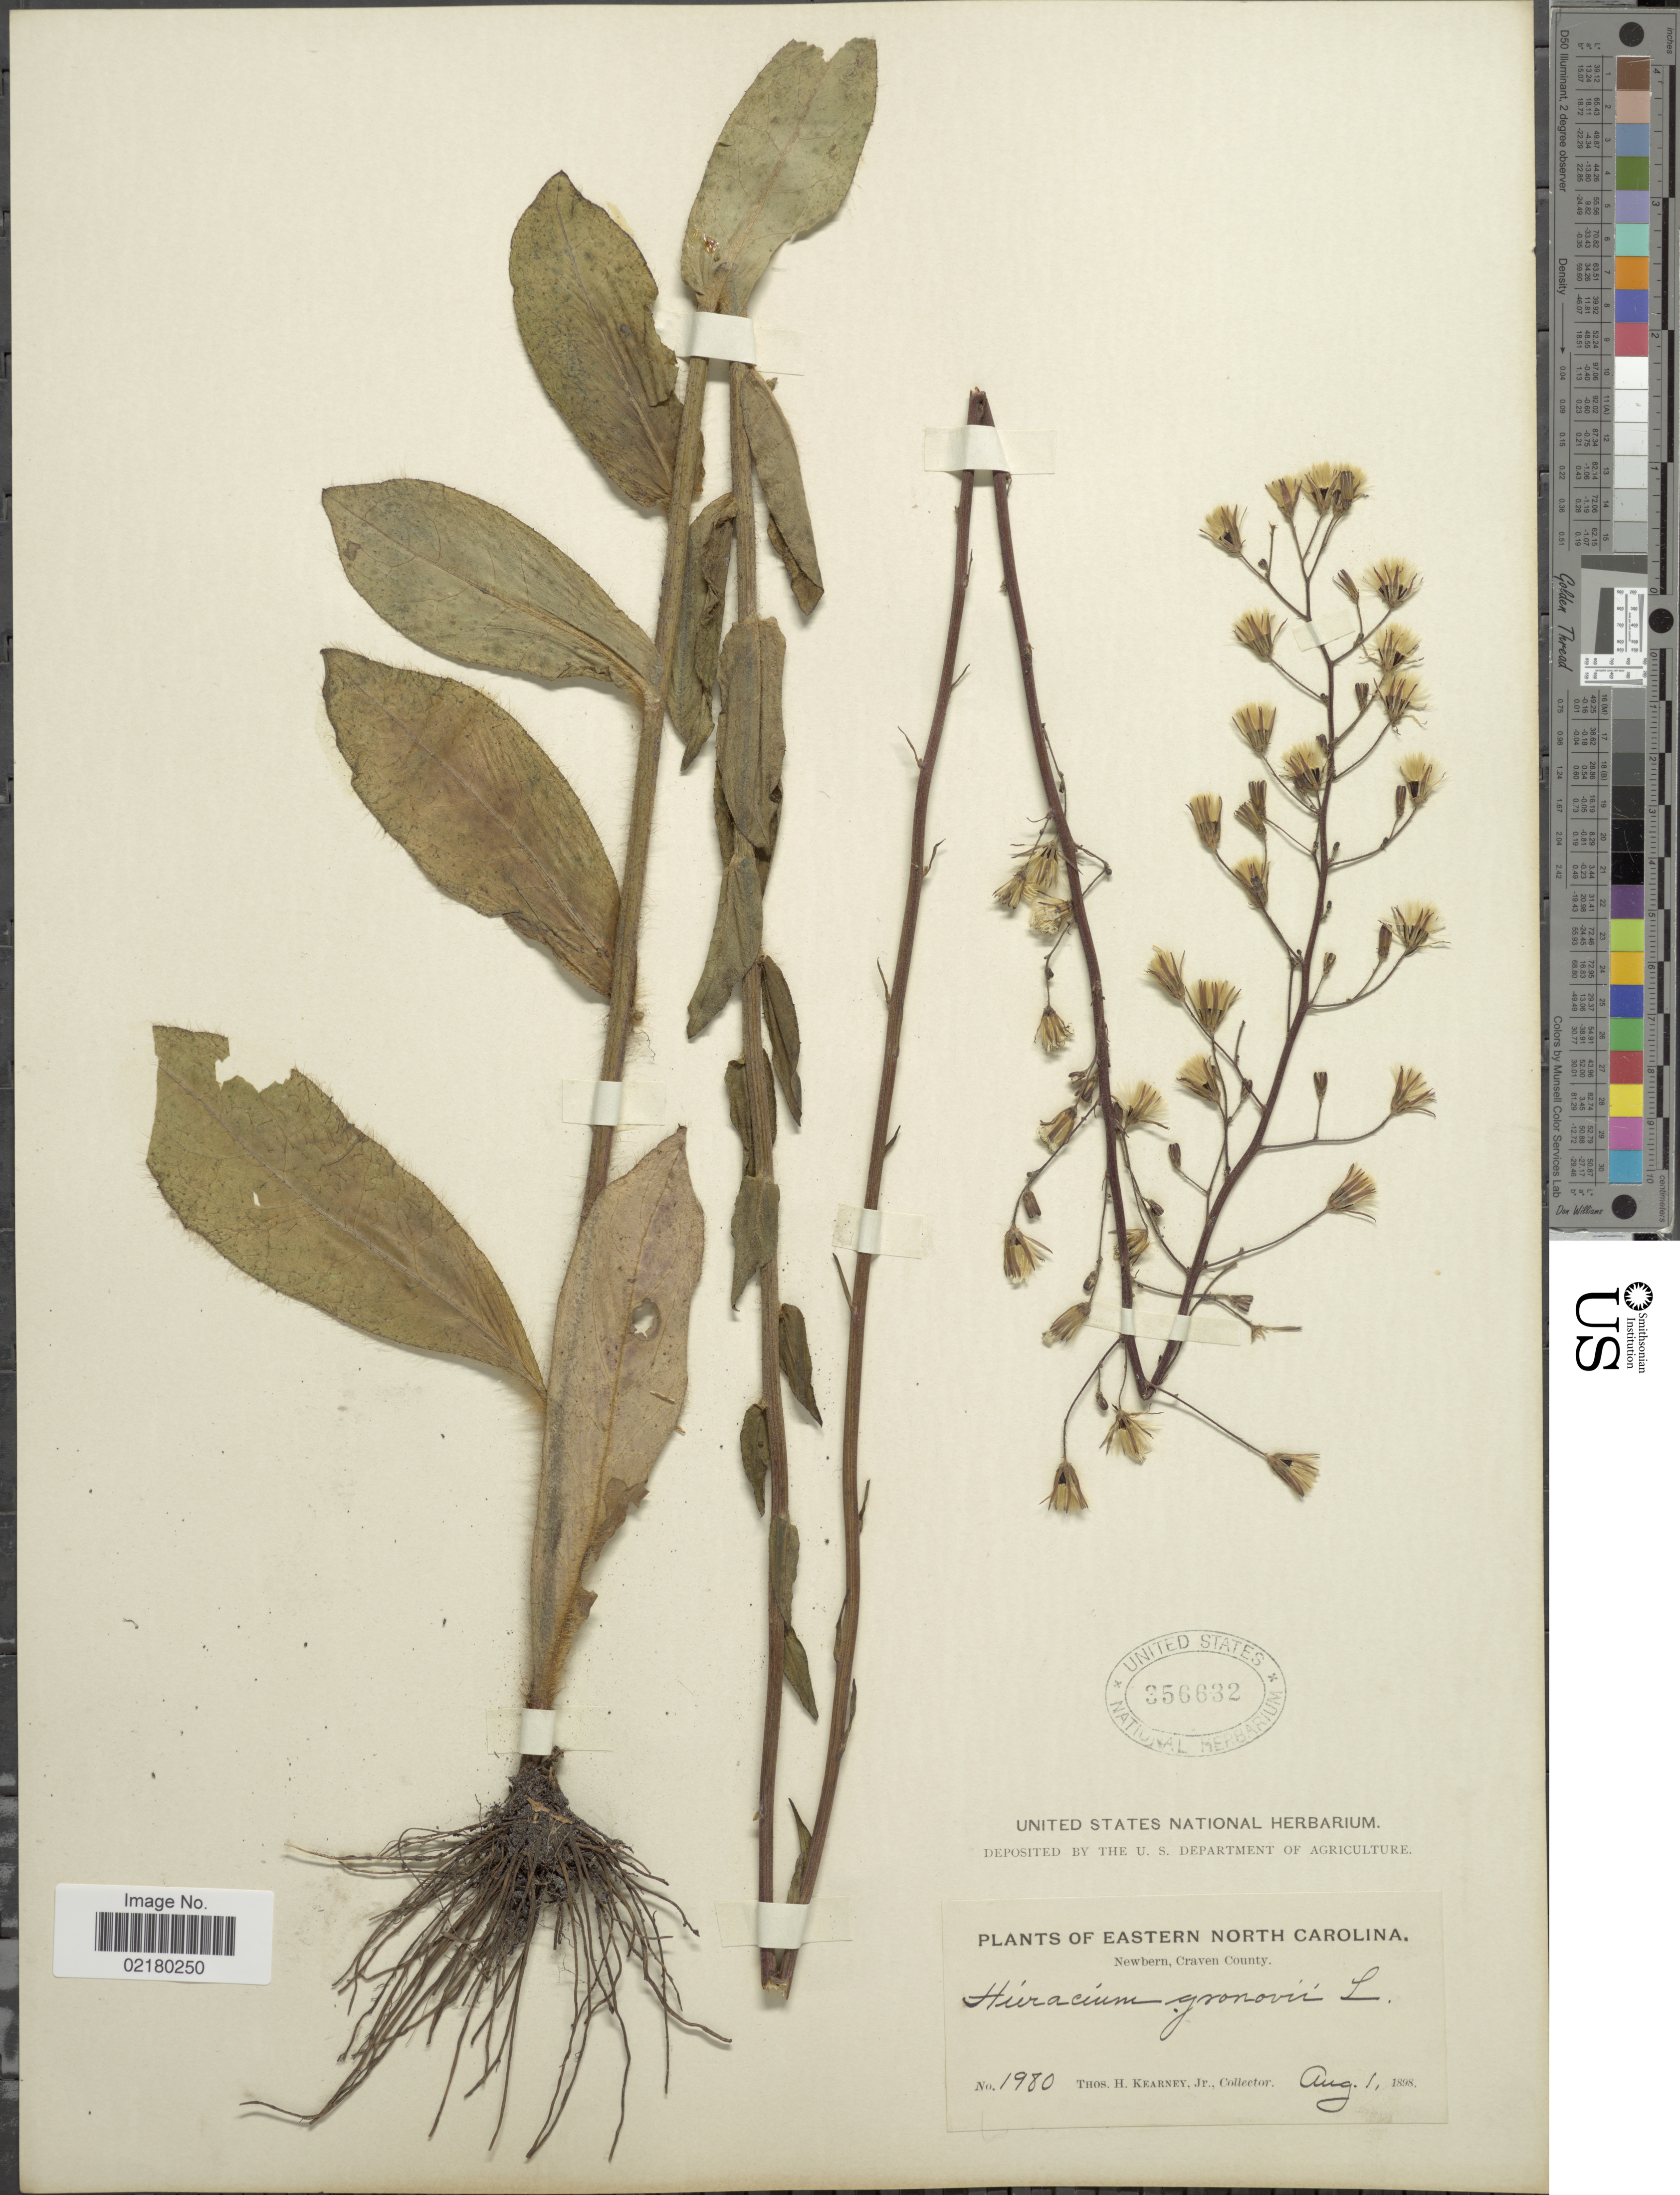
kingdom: Plantae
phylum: Tracheophyta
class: Magnoliopsida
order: Asterales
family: Asteraceae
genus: Hieracium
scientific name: Hieracium gronovii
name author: L.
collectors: T. H. Kearney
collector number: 1980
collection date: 1898-08-01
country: United States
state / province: North Carolina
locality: Eastern North Carolina, Newbern, Craven County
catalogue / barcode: US 356632